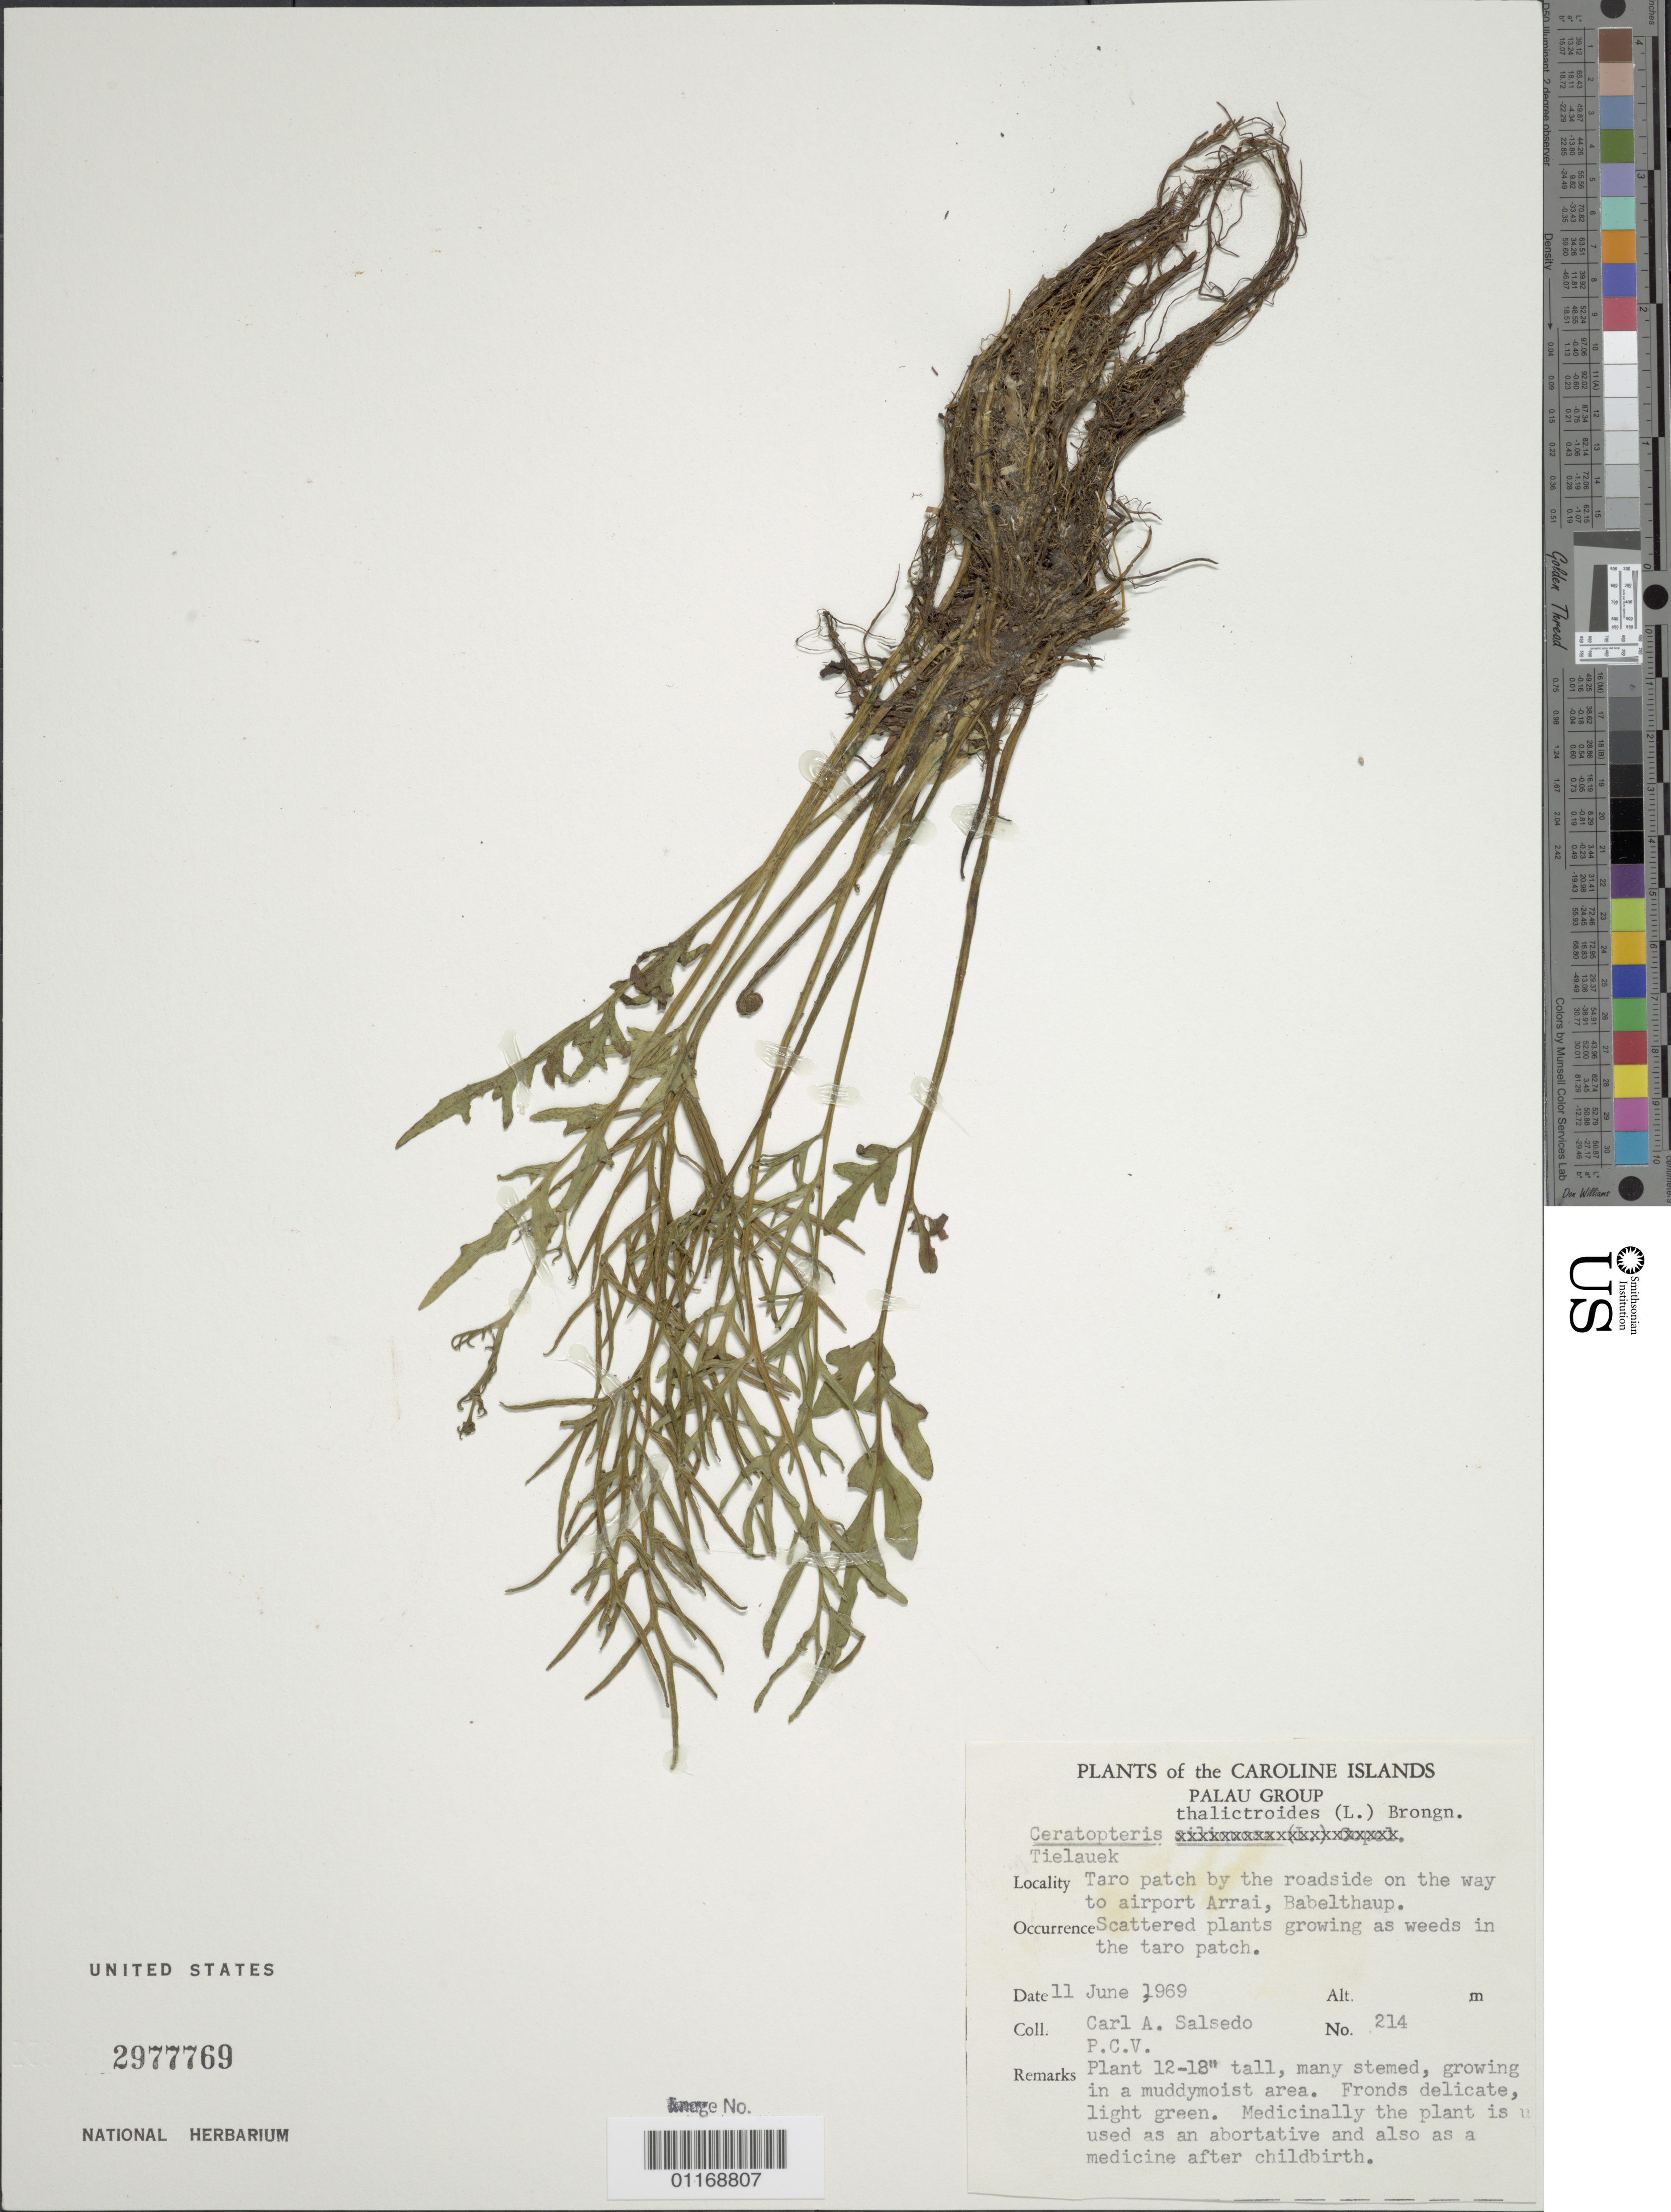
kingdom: Plantae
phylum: Tracheophyta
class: Polypodiopsida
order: Polypodiales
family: Pteridaceae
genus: Ceratopteris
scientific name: Ceratopteris thalictroides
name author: (L.) Brongn.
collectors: C.A. Salsedo & PCV trainees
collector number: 214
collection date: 1969-06-11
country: Palau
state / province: Airai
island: Babeldaob [Babelthuap]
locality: Taro patch by the roadside on the way to Airport Arrai, Babelthaup.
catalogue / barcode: US 2977769